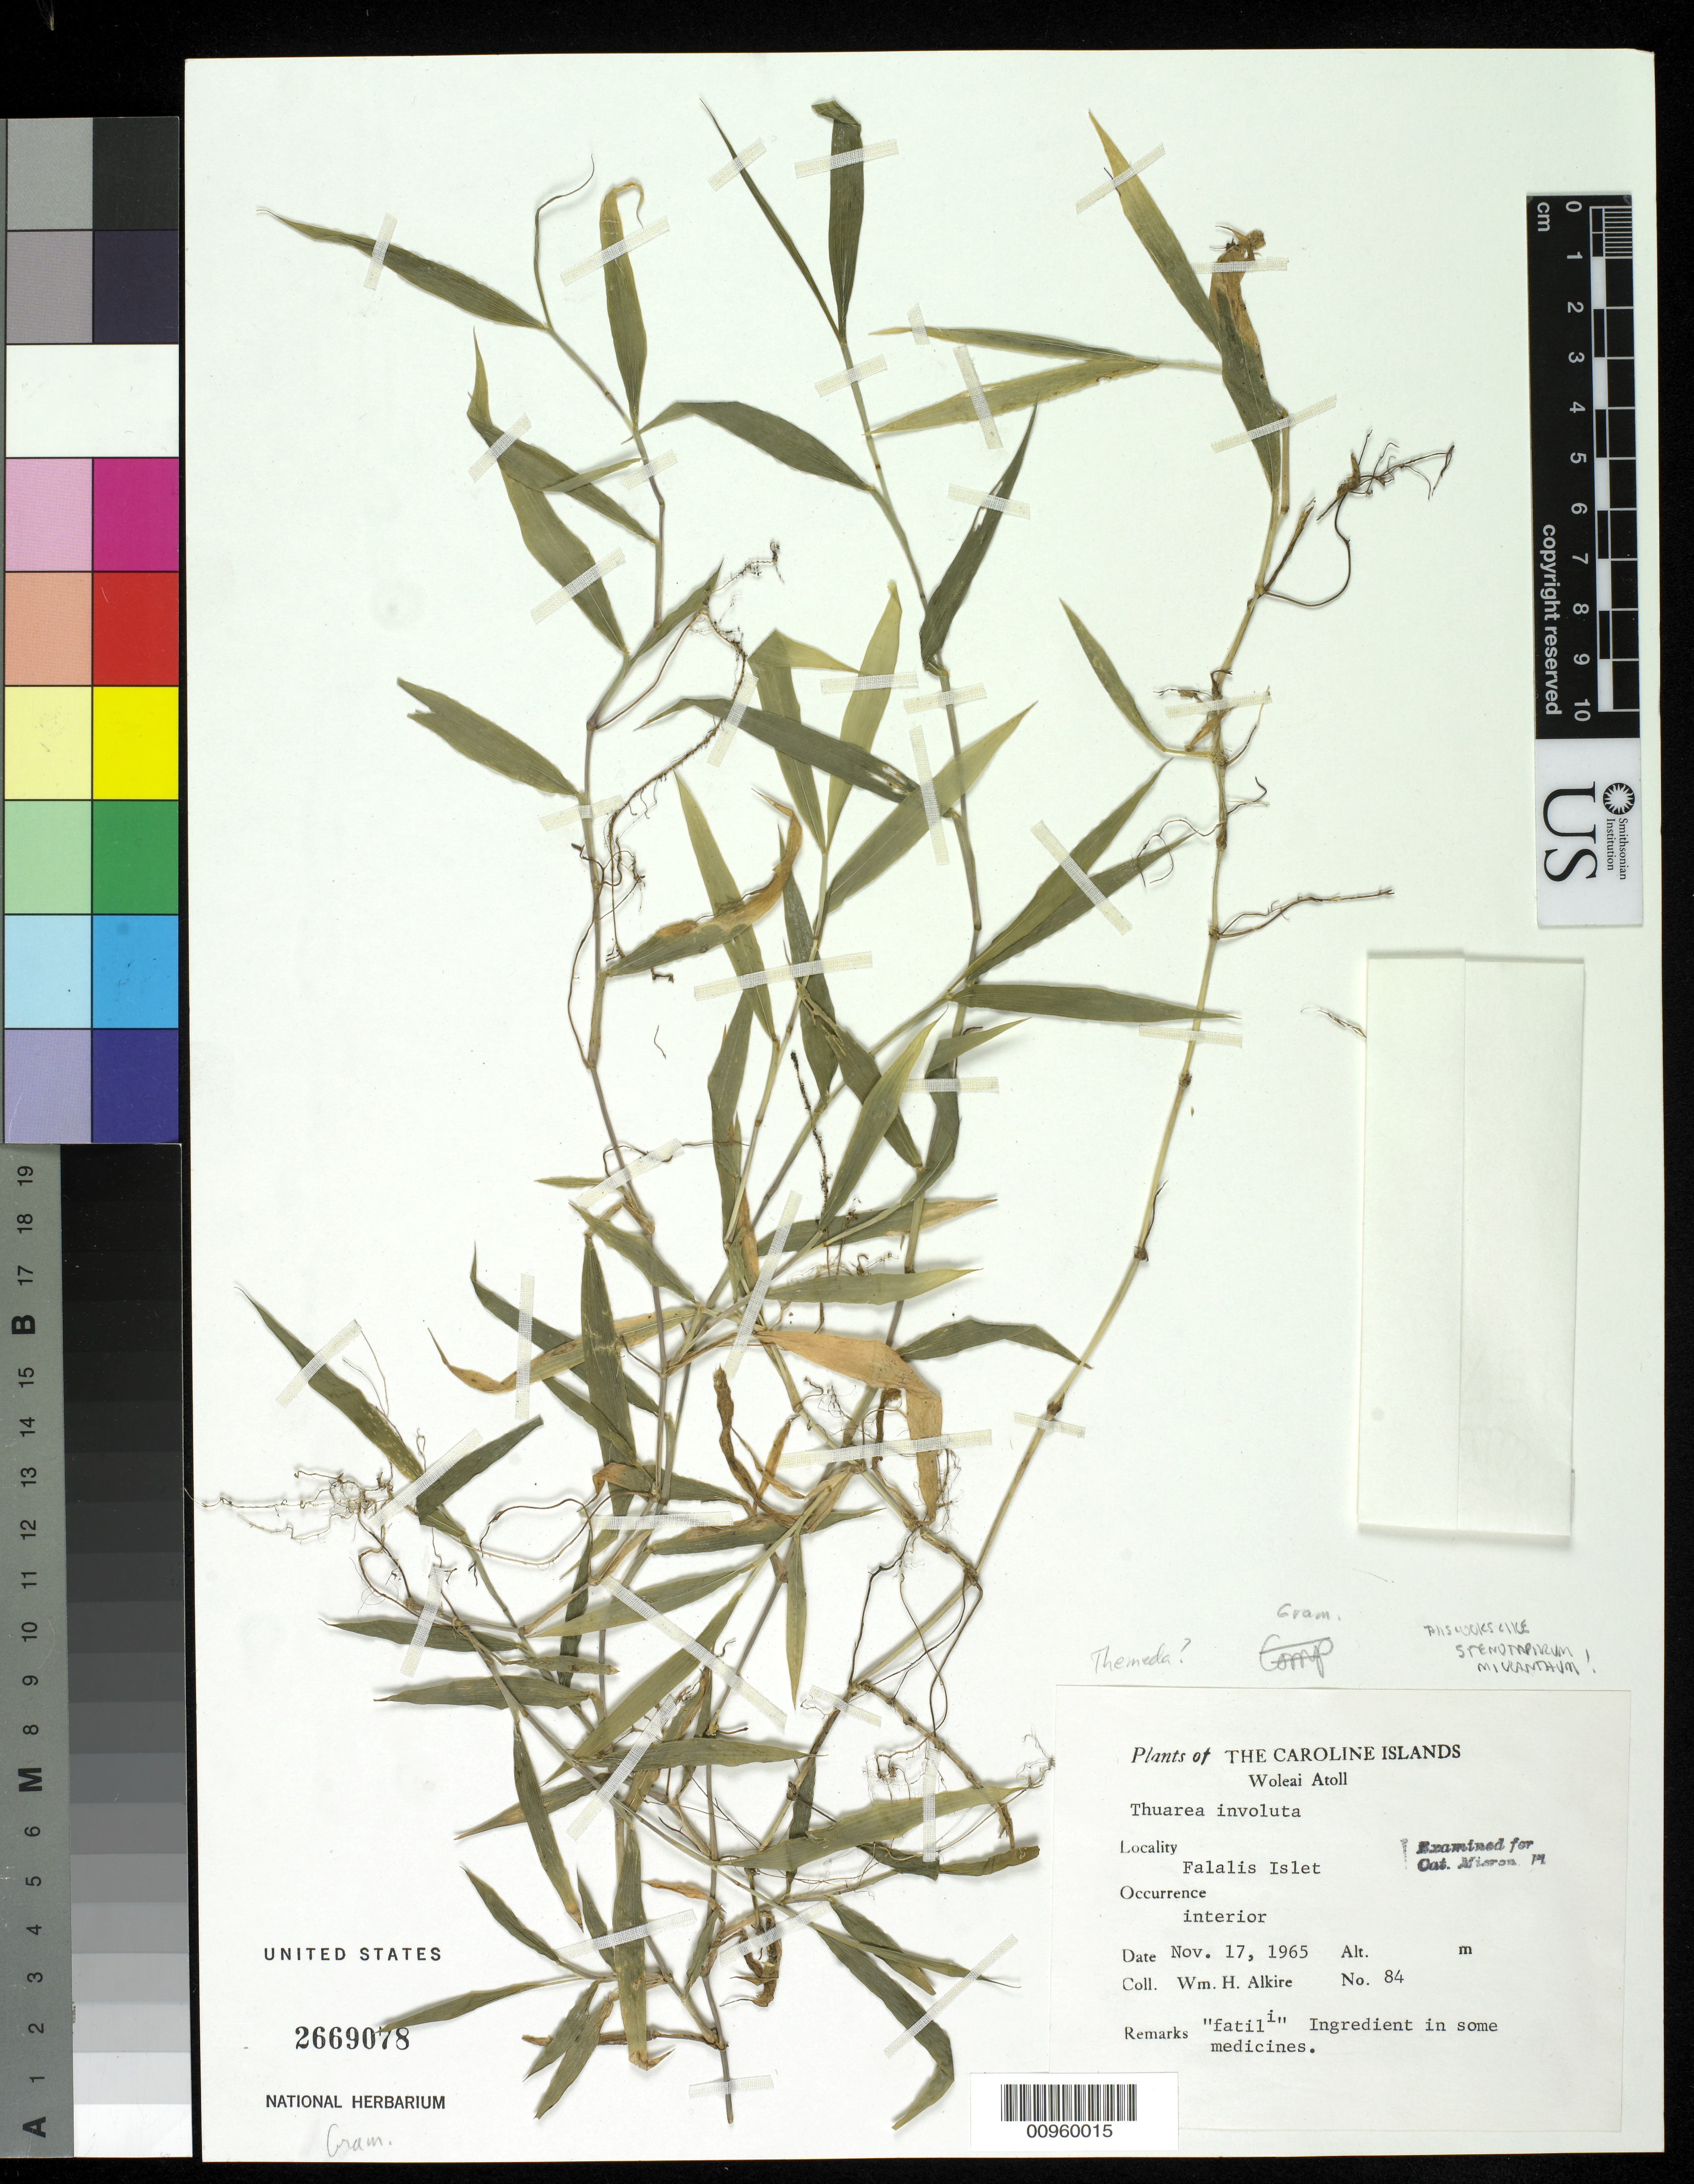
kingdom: Plantae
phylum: Tracheophyta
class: Liliopsida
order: Poales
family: Poaceae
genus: Thuarea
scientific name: Thuarea involuta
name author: (G. Forst.) R. Br. ex Sm.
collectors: W. Alkire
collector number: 84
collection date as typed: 17 Nov 1965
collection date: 1965-11-17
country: Kiribati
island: Caroline Atoll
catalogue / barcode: US 2669078